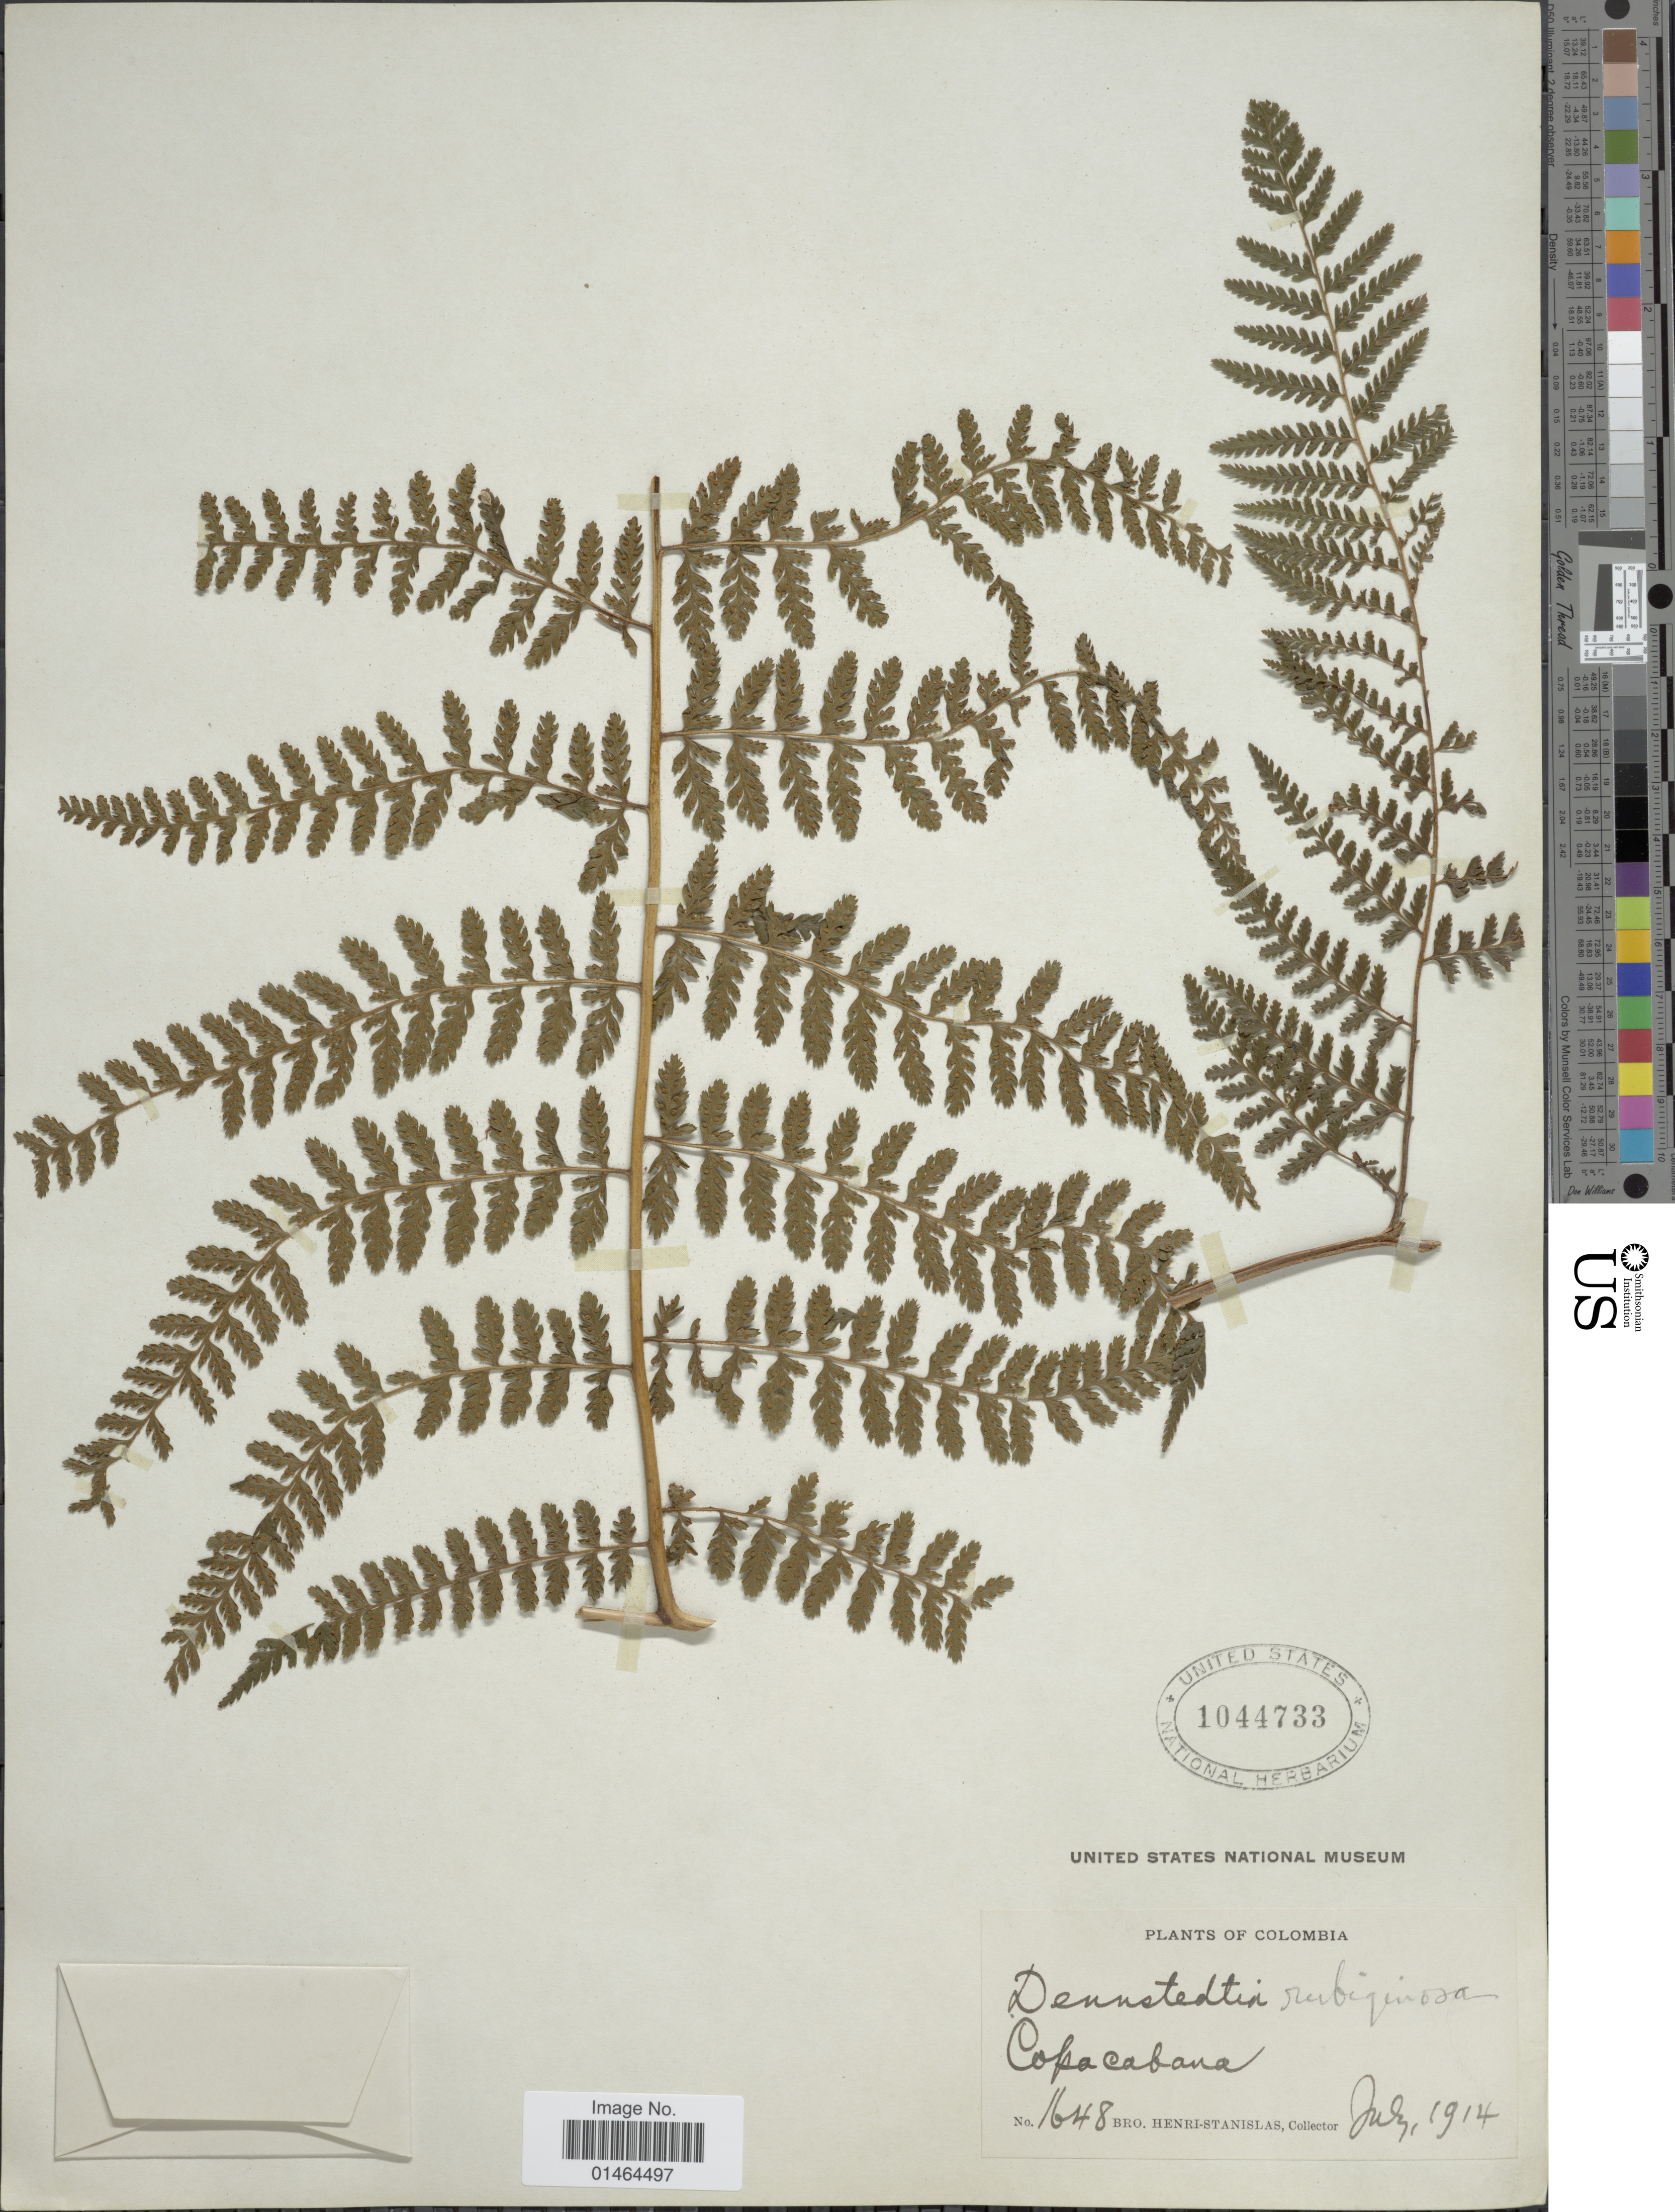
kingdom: Plantae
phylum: Tracheophyta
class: Polypodiopsida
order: Polypodiales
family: Dennstaedtiaceae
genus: Dennstaedtia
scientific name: Dennstaedtia cicutaria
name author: (Sw.) T. Moore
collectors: Henri-Stanislas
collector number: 1648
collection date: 1914-07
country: Colombia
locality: Copacabana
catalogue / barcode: US 1044733